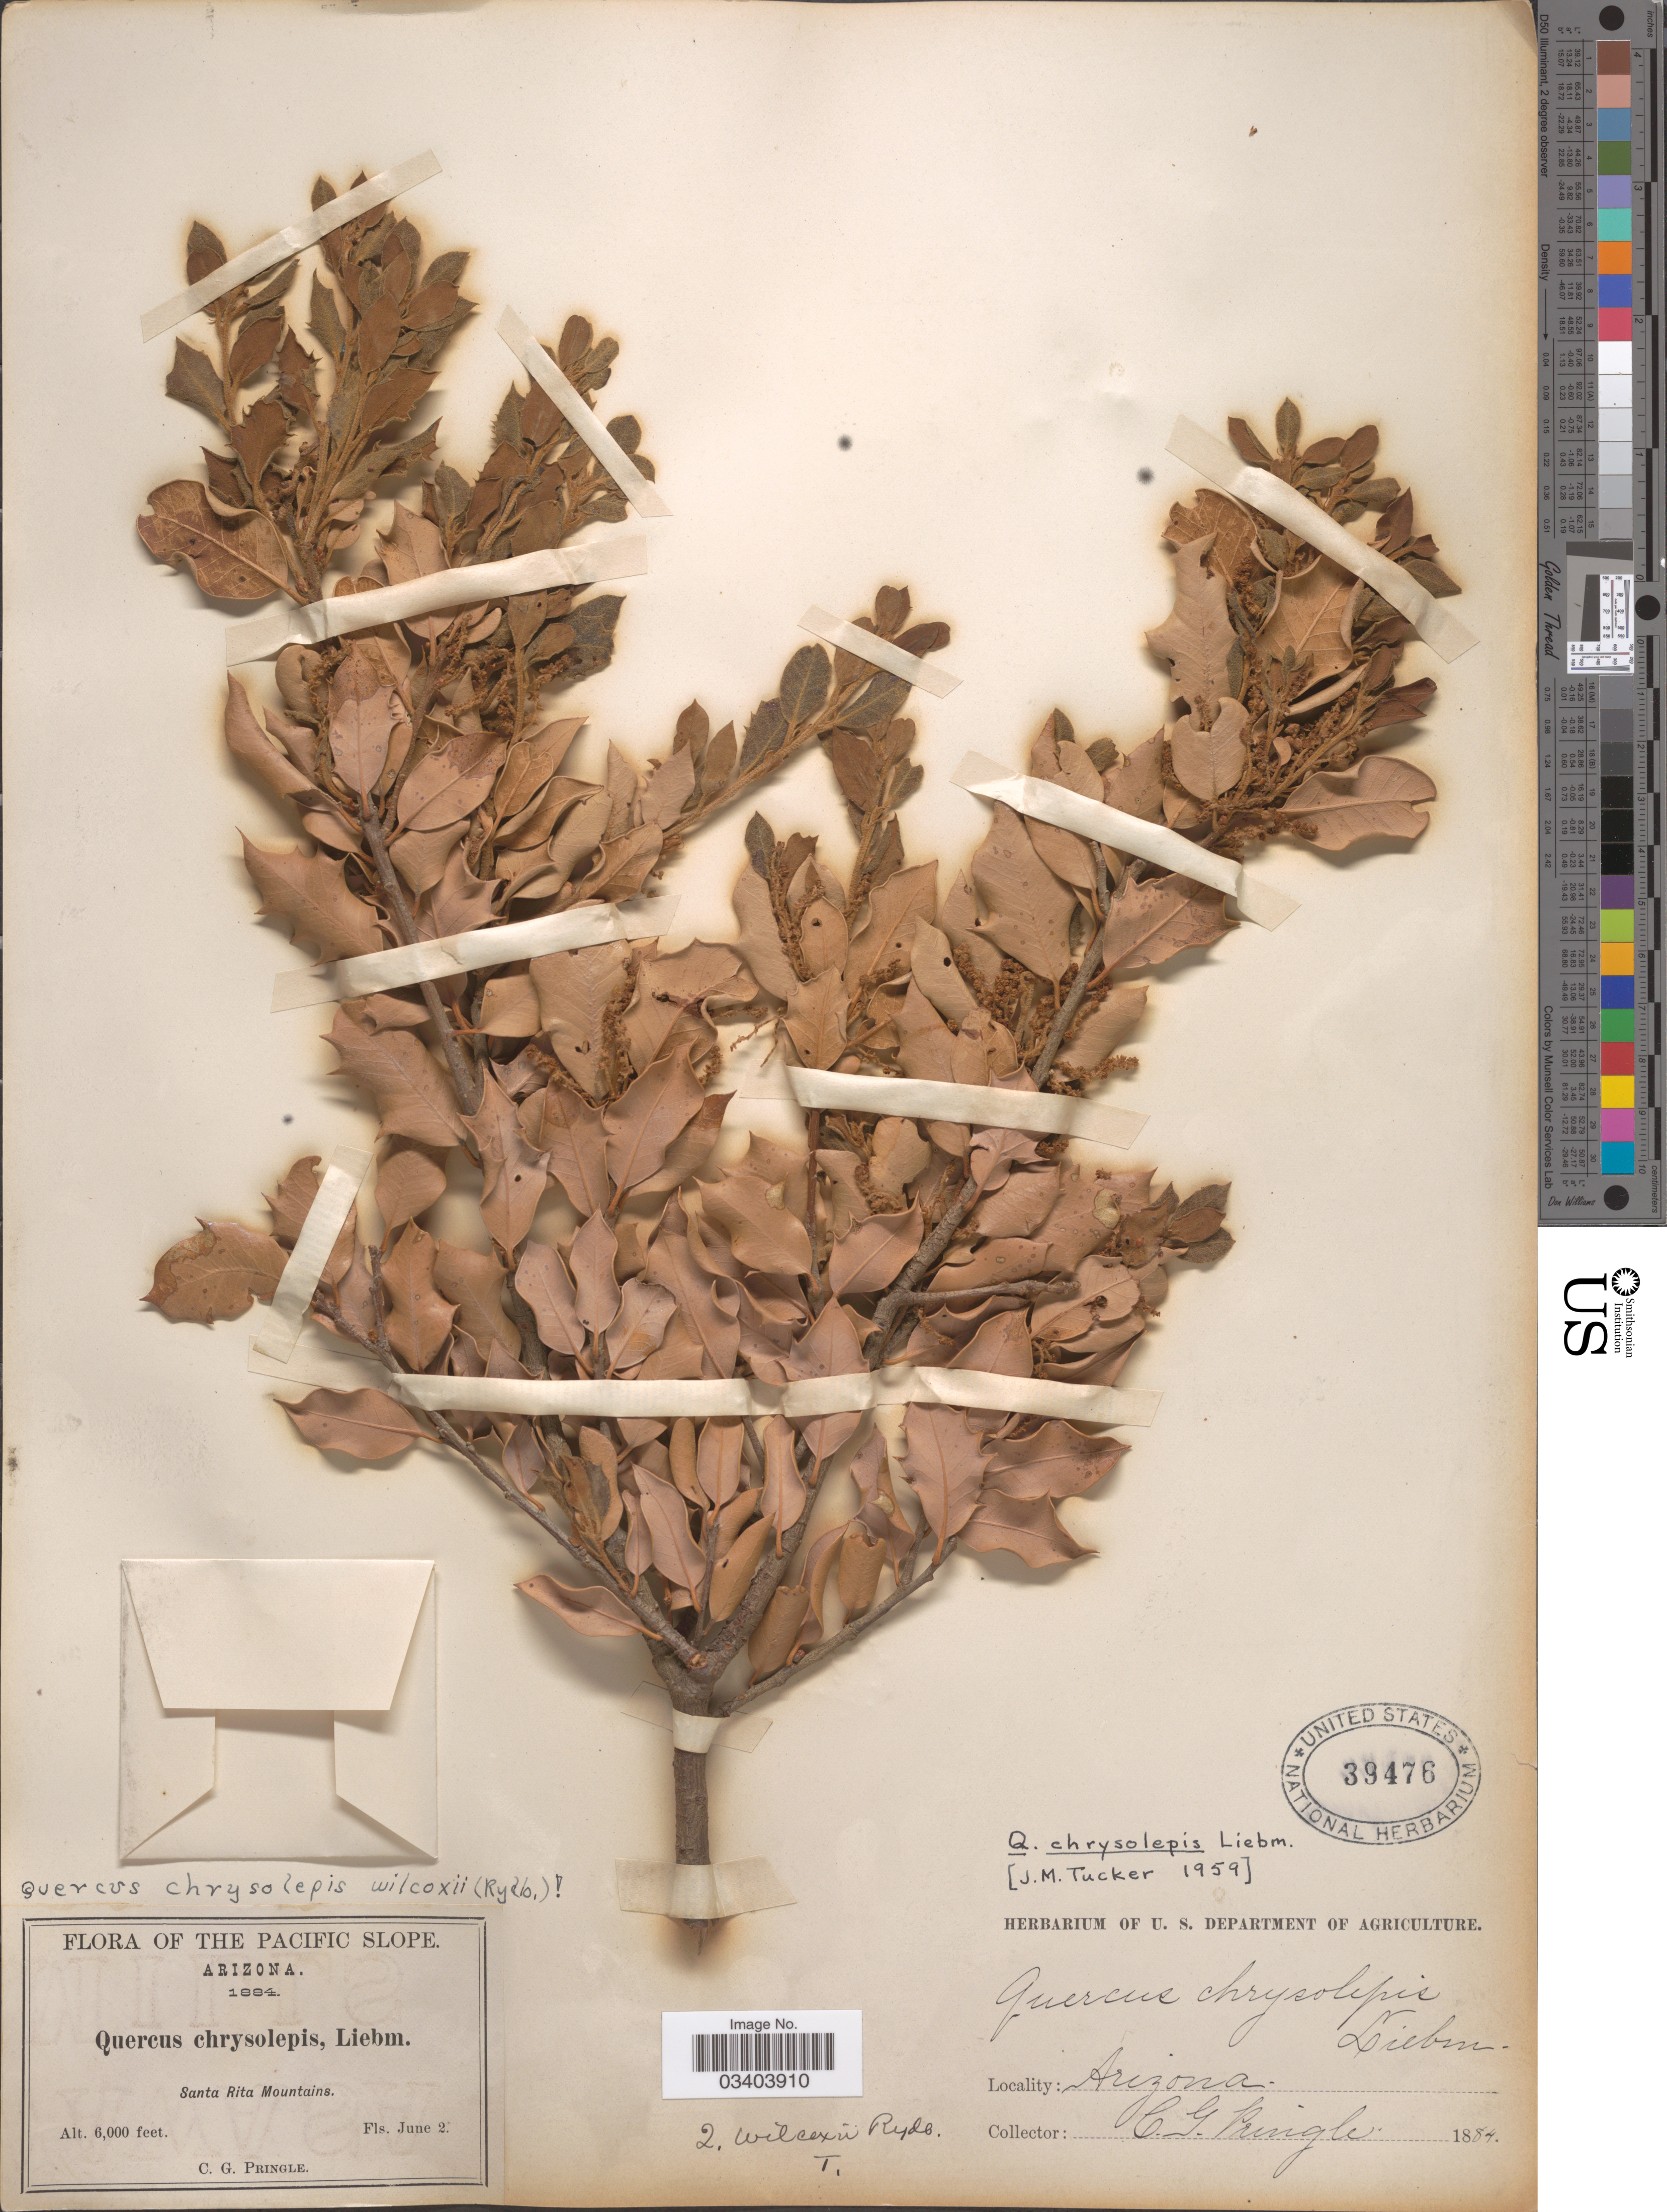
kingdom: Plantae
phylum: Tracheophyta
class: Magnoliopsida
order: Fagales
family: Fagaceae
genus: Quercus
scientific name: Quercus chrysolepis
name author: Liebm.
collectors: C. G. Pringle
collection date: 1884-06-02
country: United States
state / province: Arizona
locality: The Pacific Slope. Santa Rita Mountains.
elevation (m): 1829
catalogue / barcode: US 39476